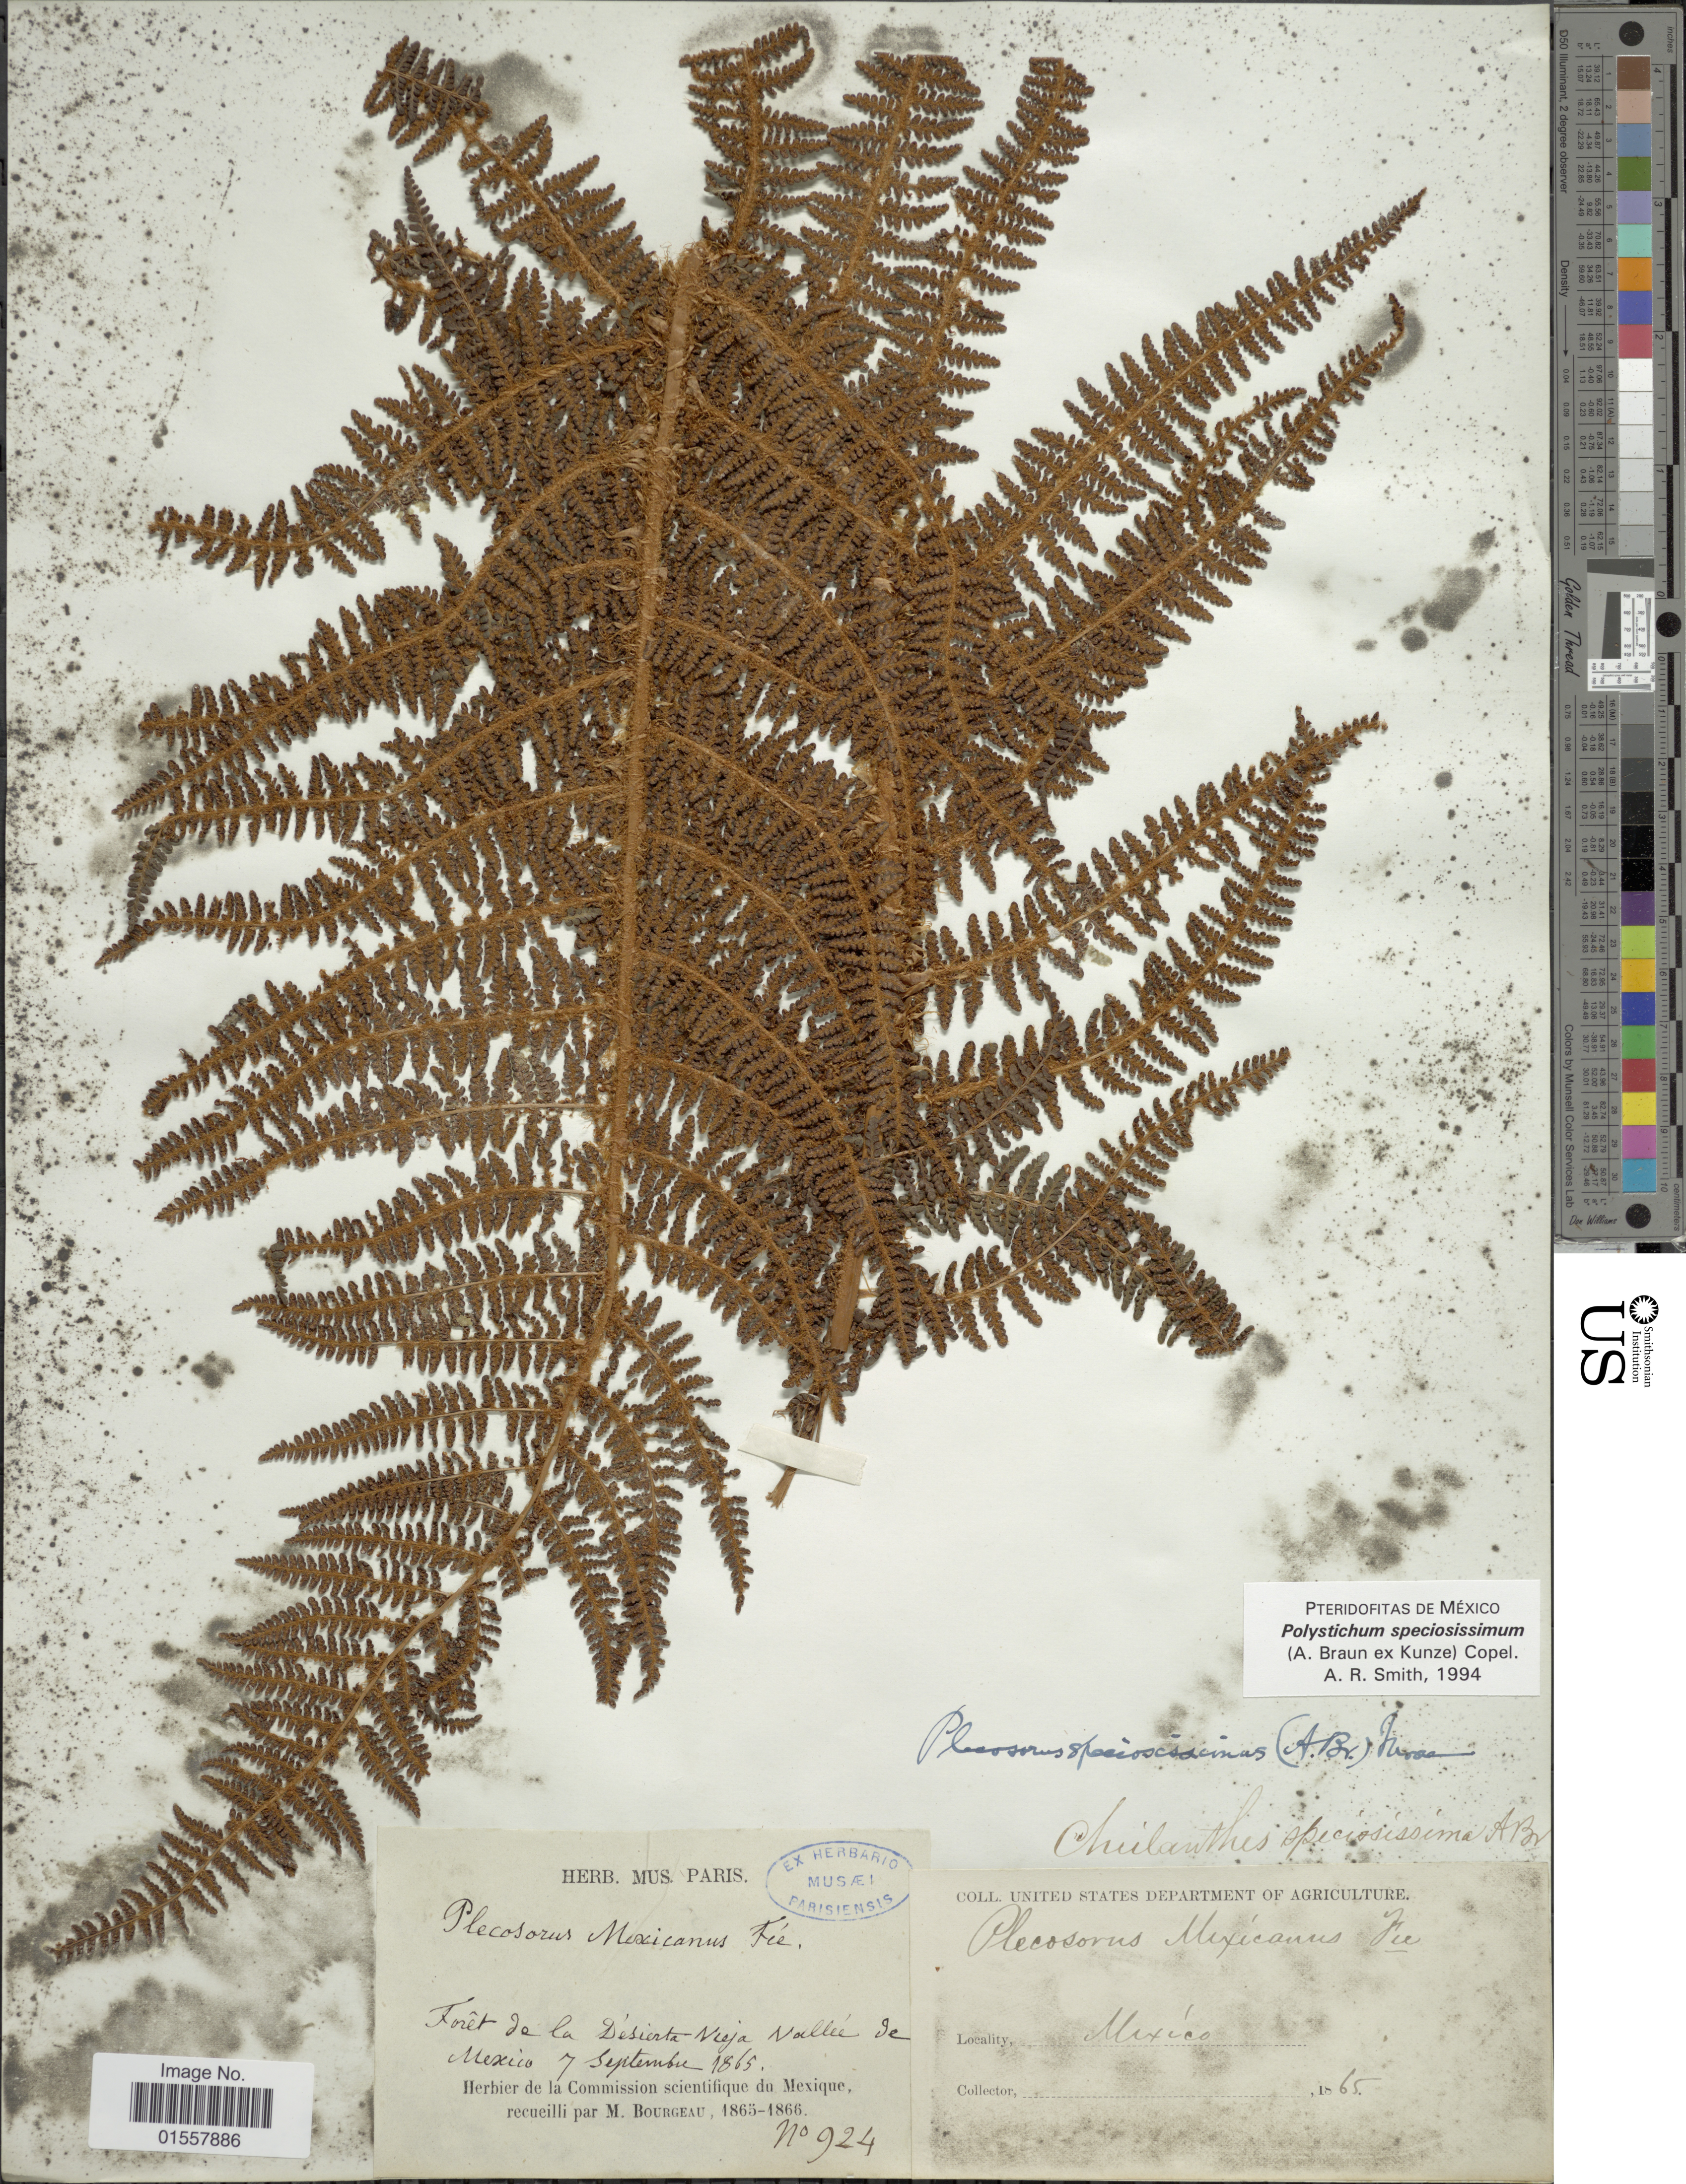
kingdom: Plantae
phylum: Tracheophyta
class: Polypodiopsida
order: Polypodiales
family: Dryopteridaceae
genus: Polystichum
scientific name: Polystichum speciosissimum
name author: (A. Braun ex Kunze) Copel.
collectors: M. Bourgeau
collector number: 924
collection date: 1865-09-07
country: Mexico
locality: Foret de la Desierta Vieja, Vallee de Mexico